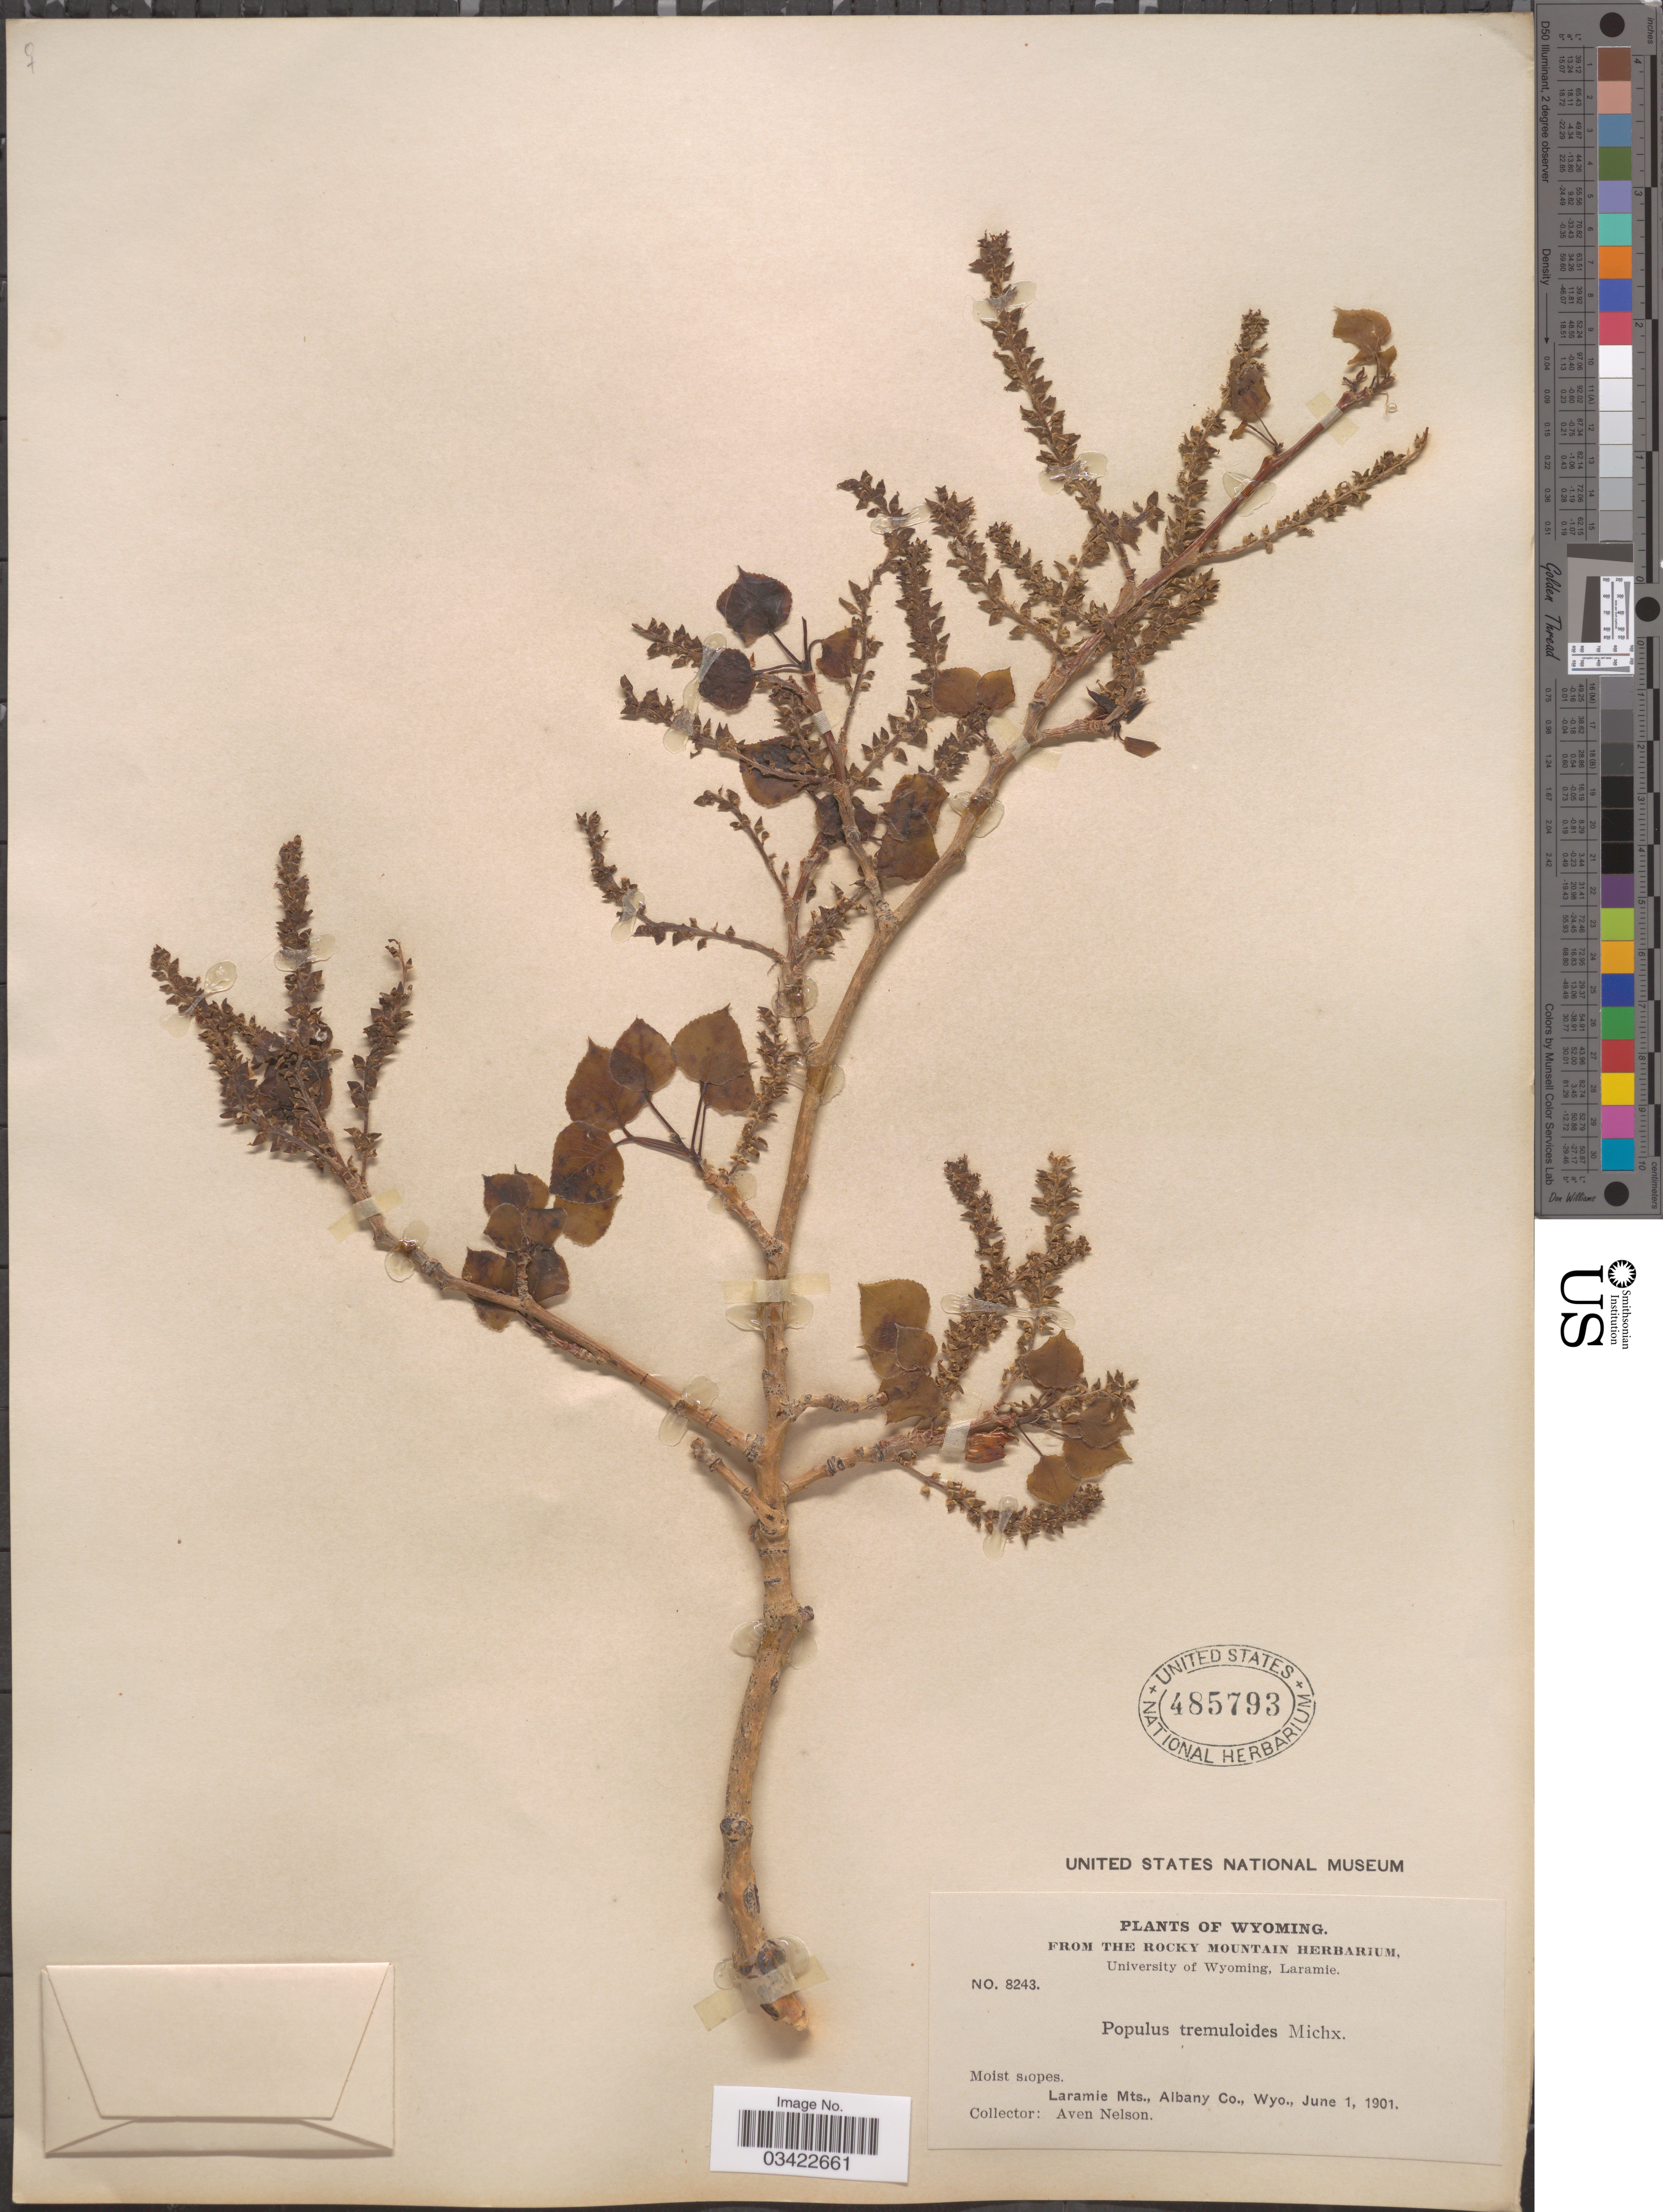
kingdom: Plantae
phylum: Tracheophyta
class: Magnoliopsida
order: Malpighiales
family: Salicaceae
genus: Populus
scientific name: Populus tremuloides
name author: Michx.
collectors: A. Nelson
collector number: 8243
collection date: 1901-06-01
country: United States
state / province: Wyoming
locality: Laramie Mts., Albany Co.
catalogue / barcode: US 485793